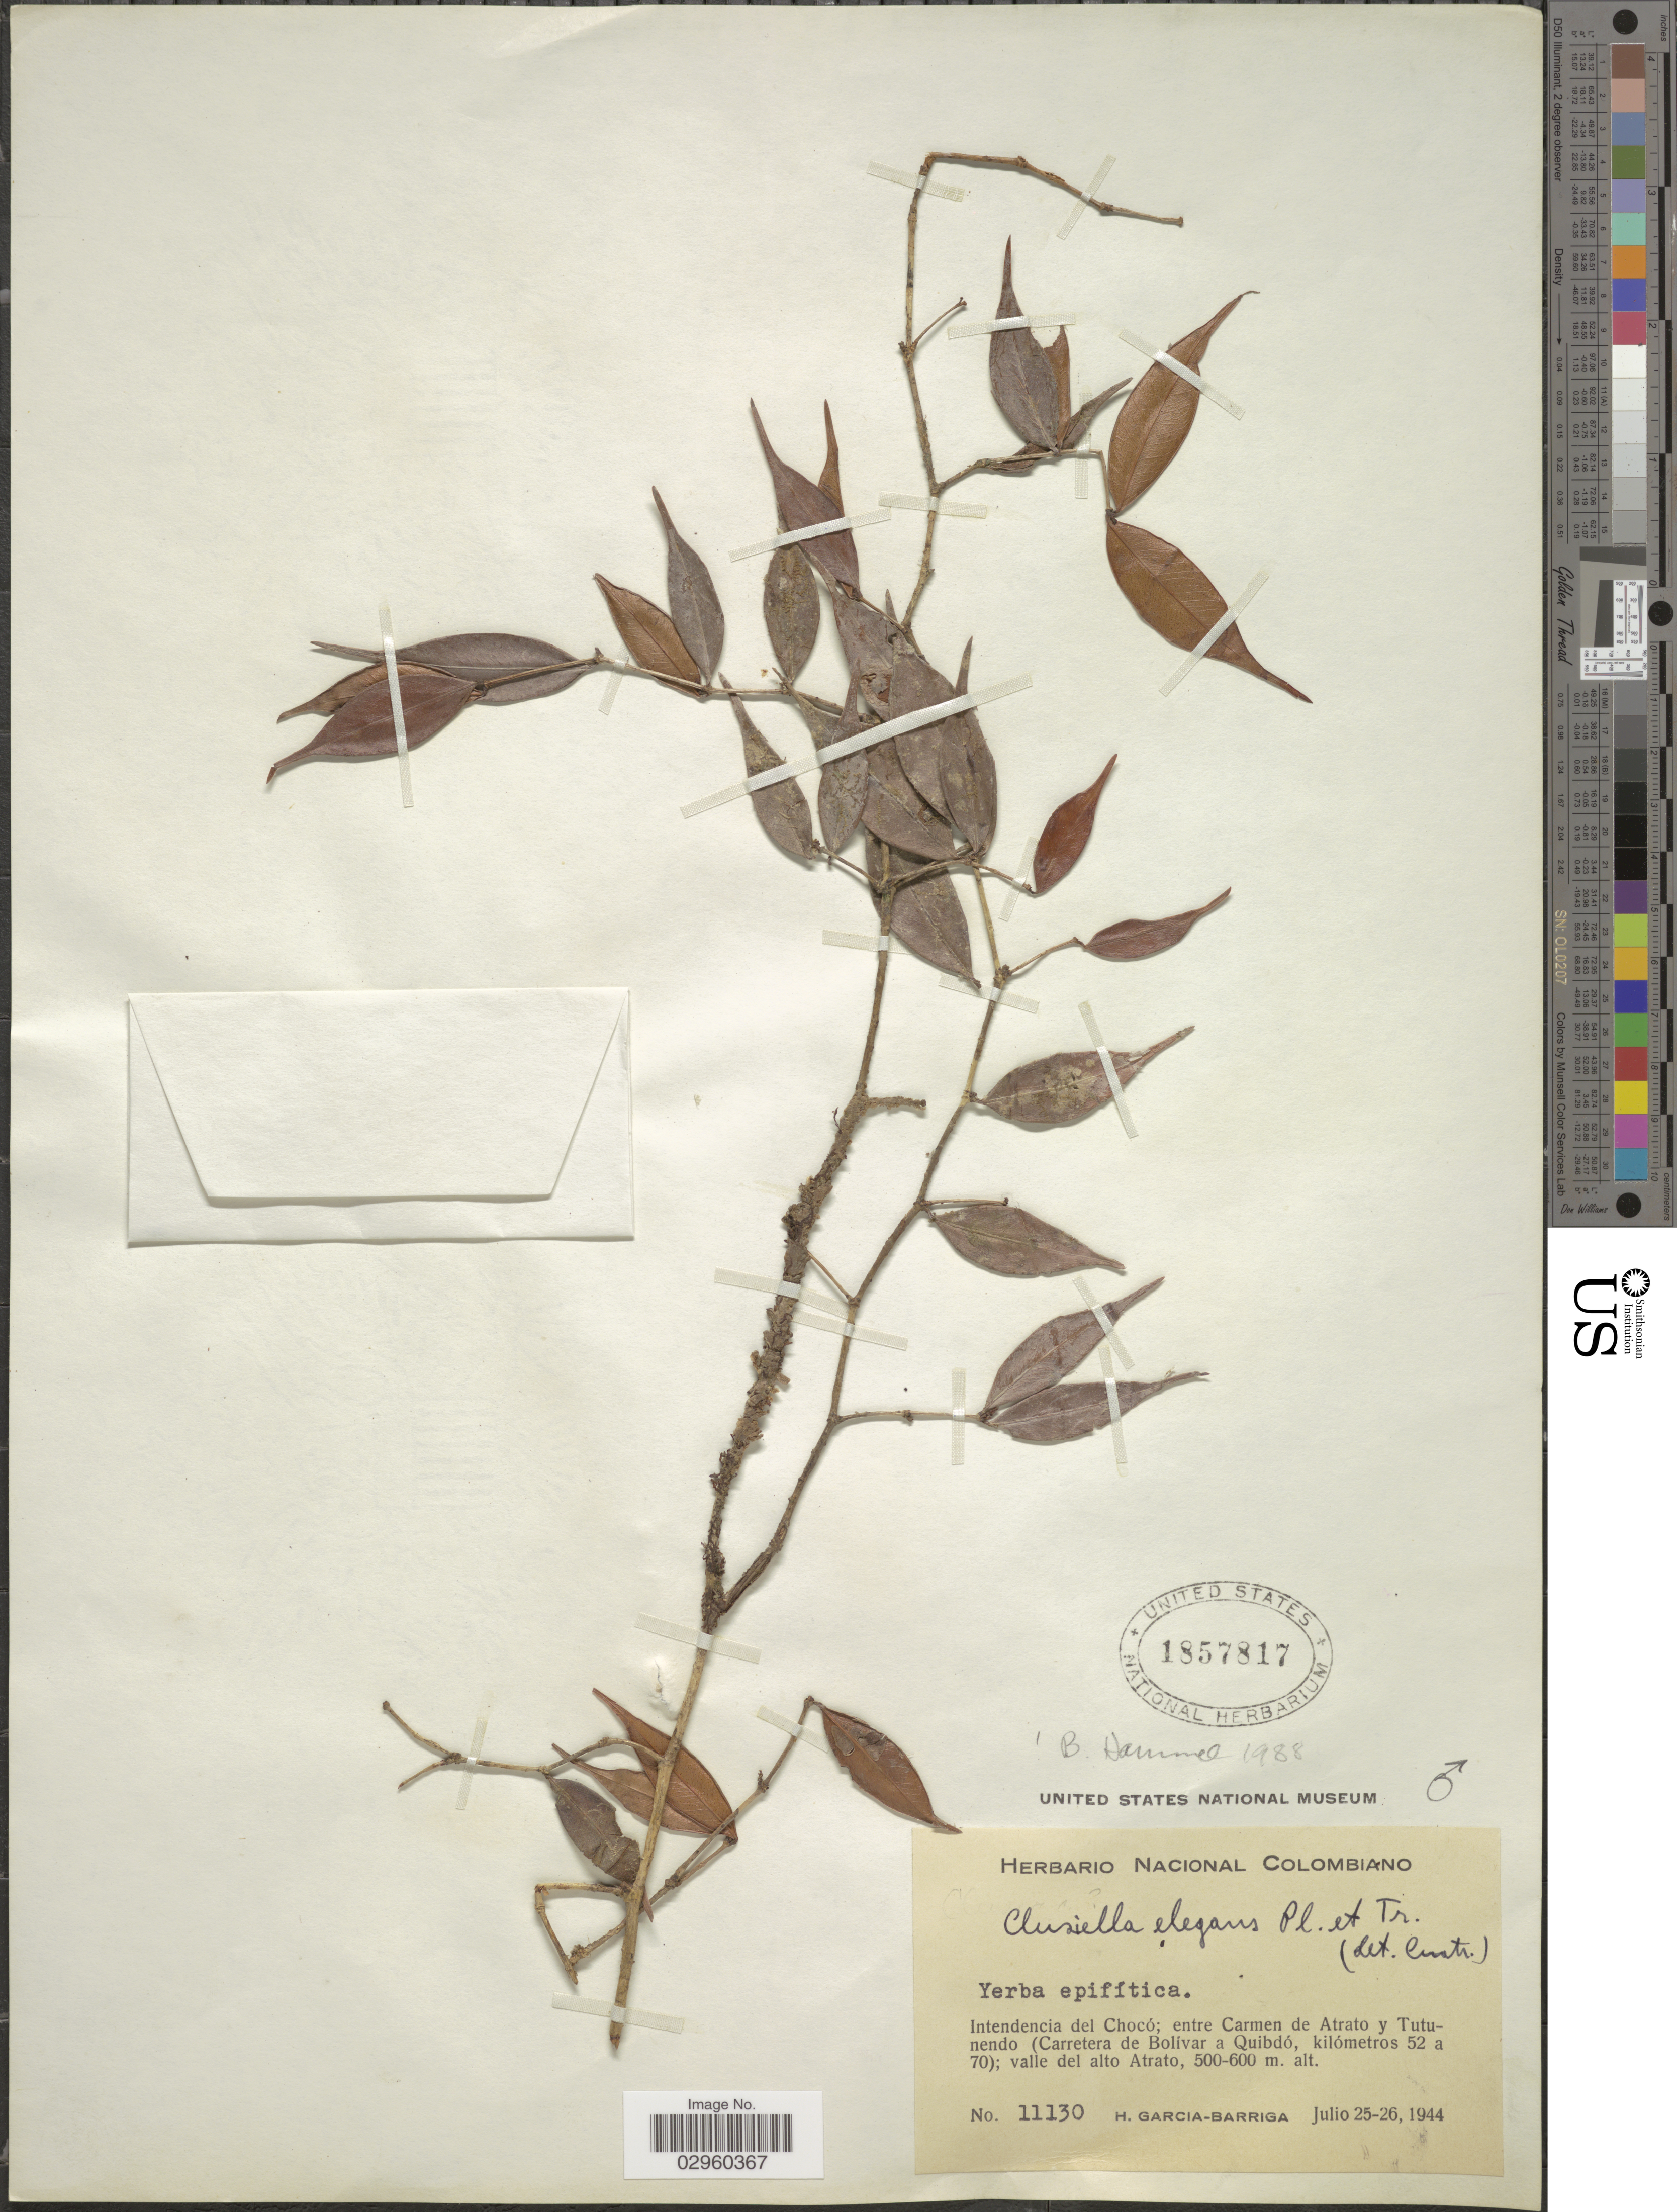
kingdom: Plantae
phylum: Tracheophyta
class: Magnoliopsida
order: Malpighiales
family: Calophyllaceae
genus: Clusiella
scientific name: Clusiella elegans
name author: Planch. & Triana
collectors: H. García Barriga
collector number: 11130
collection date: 1944-07-25/1944-07-26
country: Colombia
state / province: Chocó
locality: Entre Carmen de Atrato y Tutunendo (Carretera de Bolivar a Quibdó, kilómetros 52 a 70); valle del Atrato.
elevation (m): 500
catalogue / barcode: US 1857817